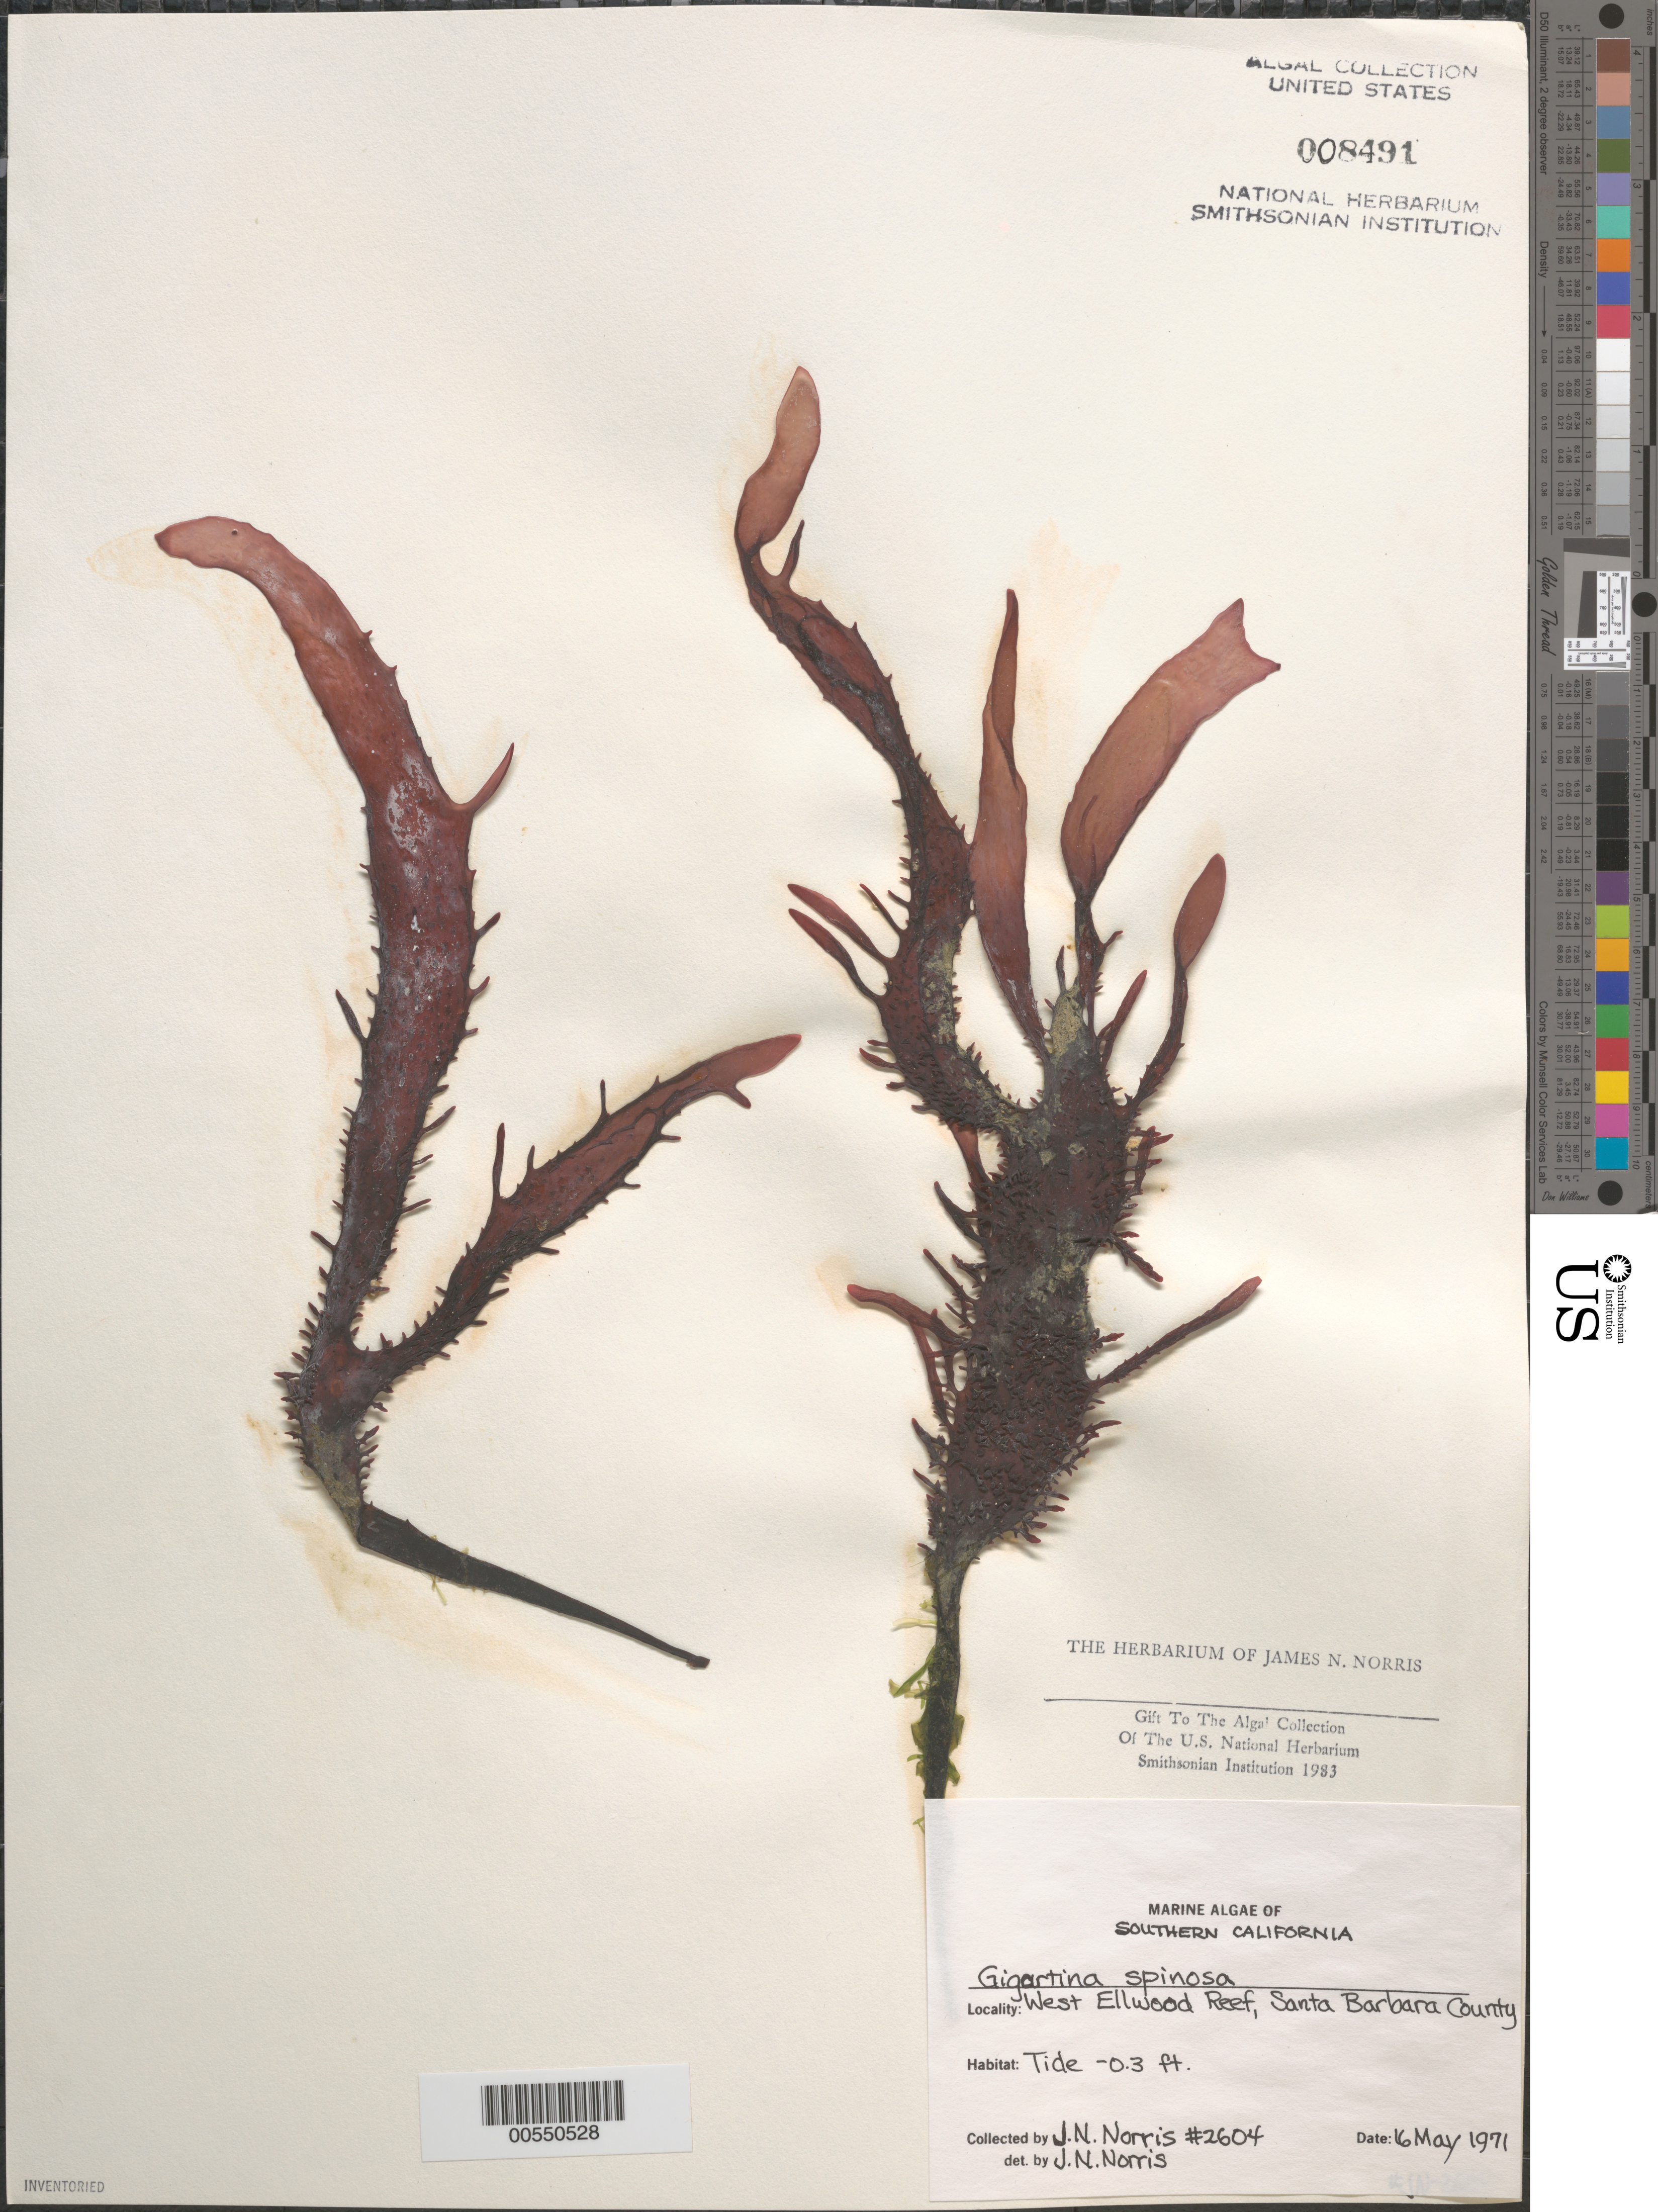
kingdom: Plantae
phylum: Rhodophyta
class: Florideophyceae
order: Gigartinales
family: Gigartinaceae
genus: Chondracanthus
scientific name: Chondracanthus spinosus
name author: (Kütz.) Guiry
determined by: Algae name updating Project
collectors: J. N. Norris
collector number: JN-2604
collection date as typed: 16 May 1971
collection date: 1971-05-16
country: United States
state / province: California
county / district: Santa Barbara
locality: West Ellwood Reef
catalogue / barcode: US 8491